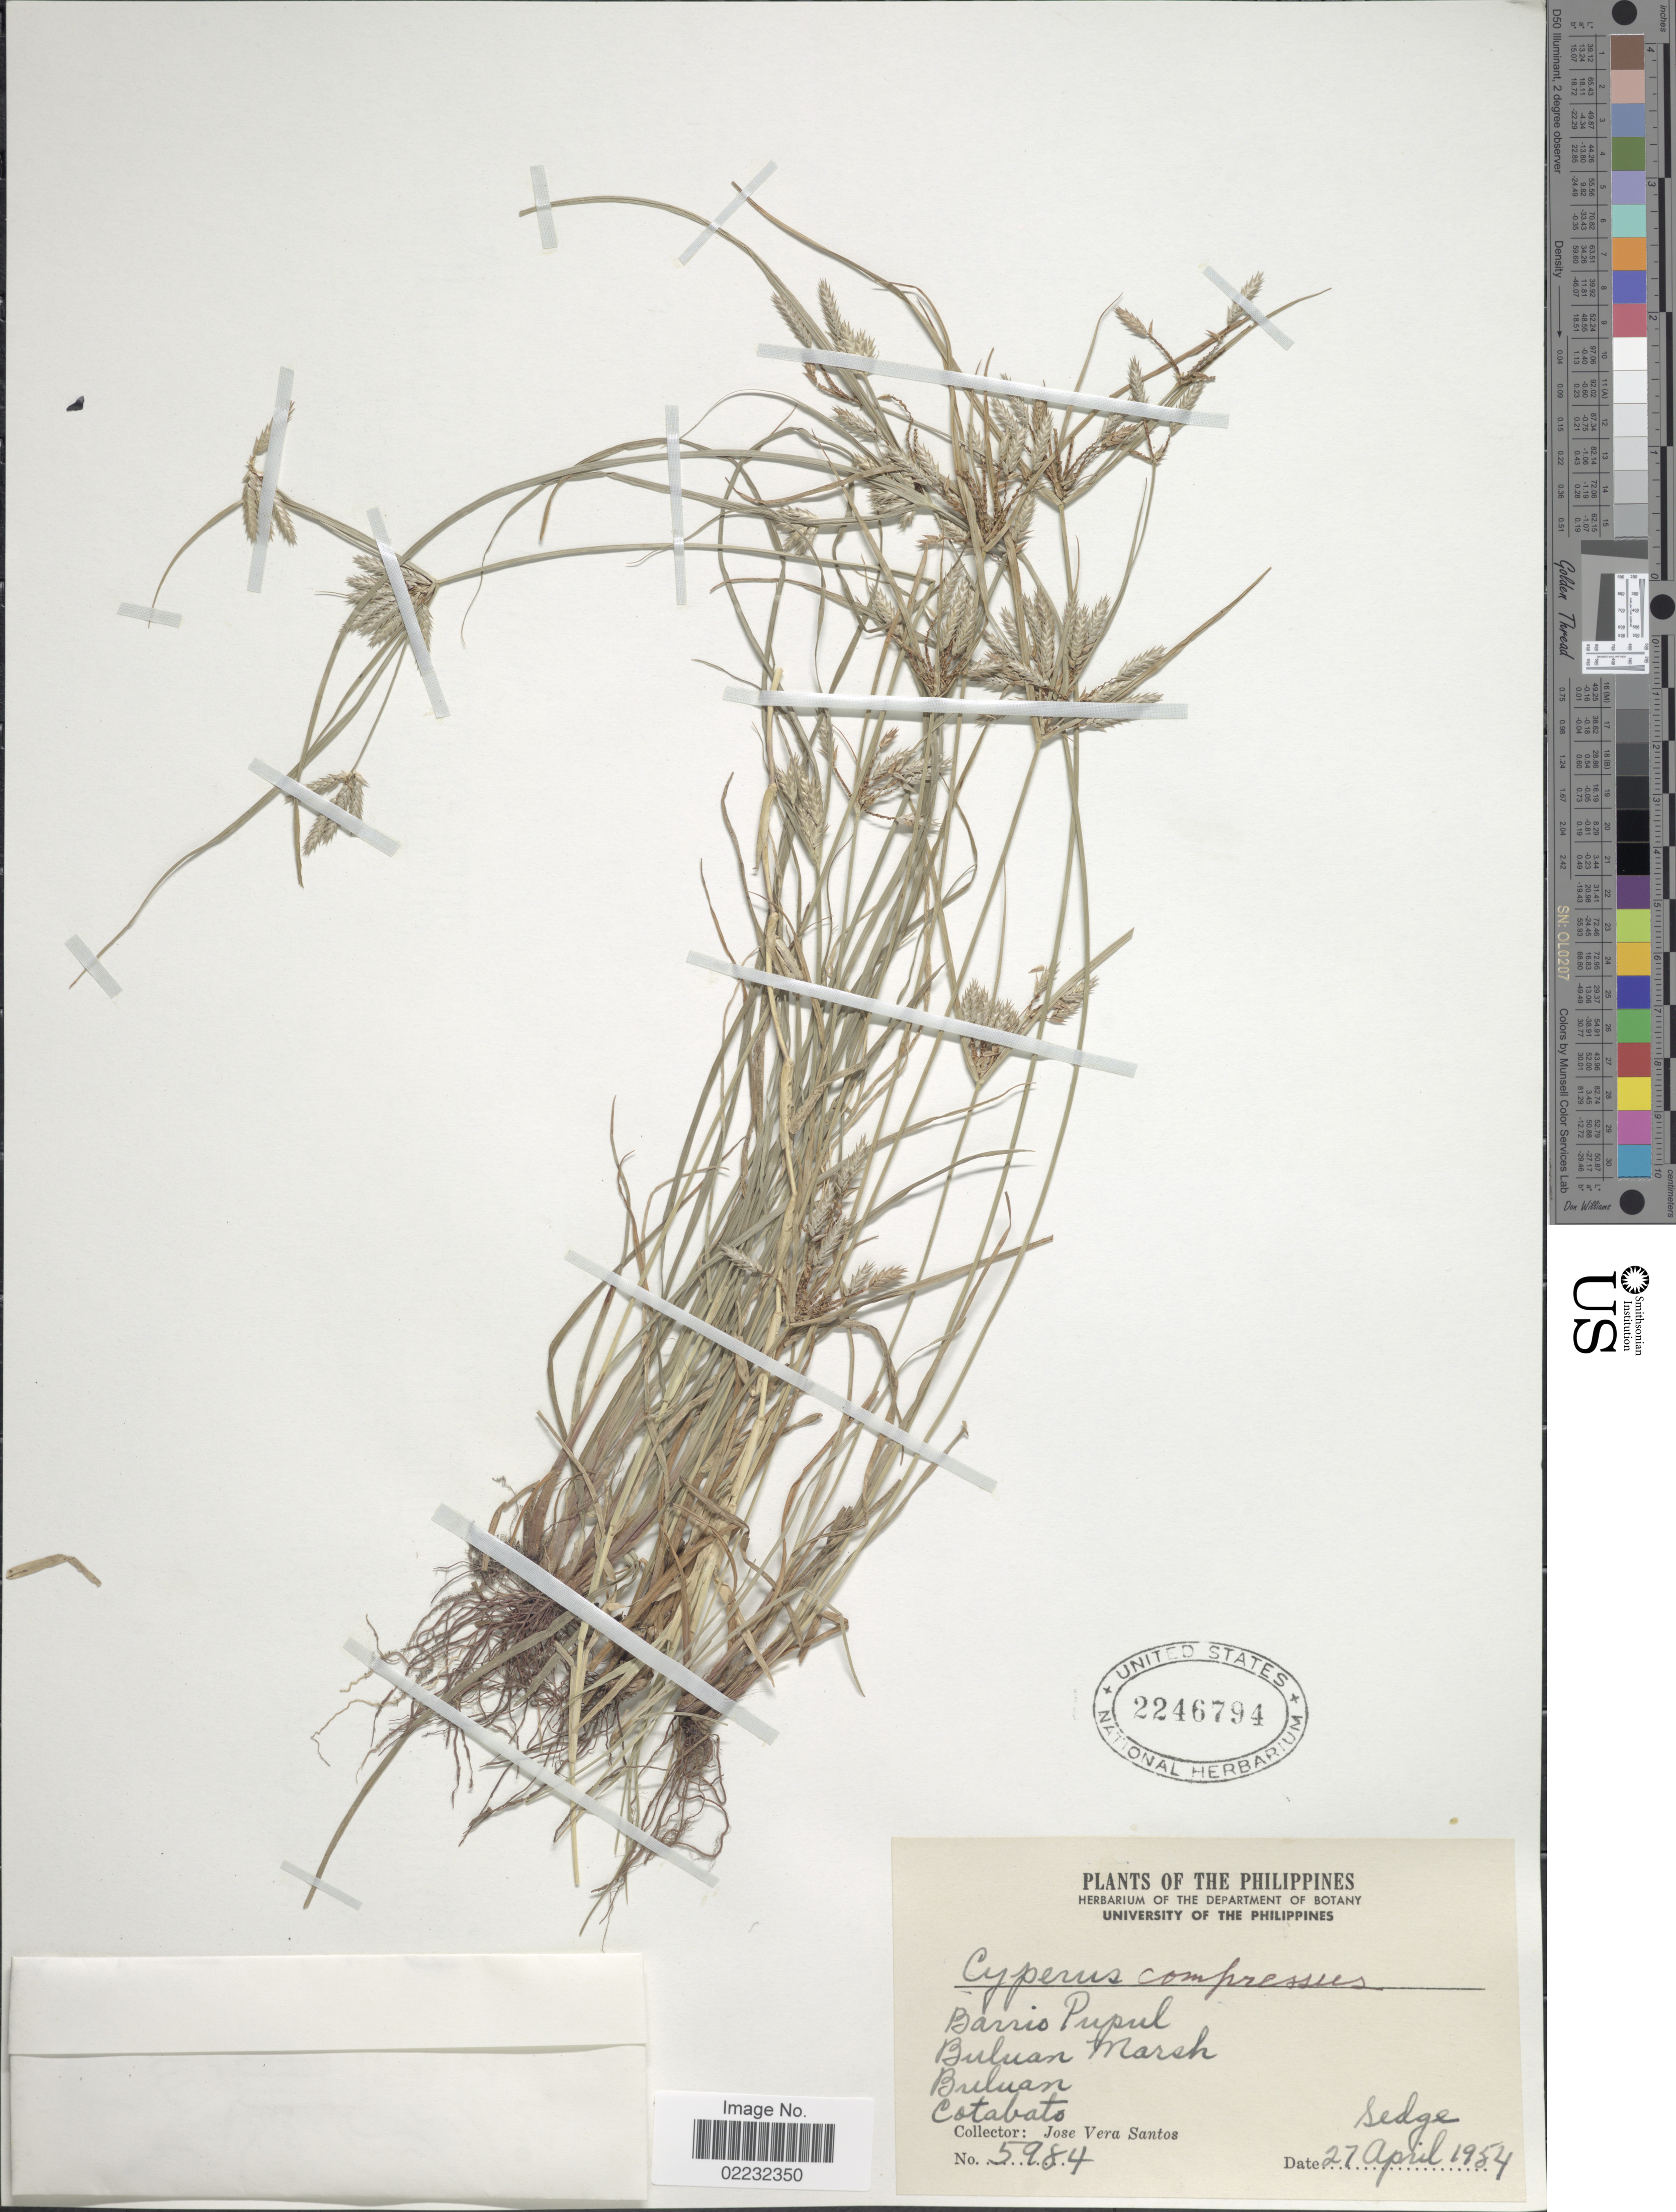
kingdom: Plantae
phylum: Tracheophyta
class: Liliopsida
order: Poales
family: Cyperaceae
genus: Cyperus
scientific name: Cyperus compressus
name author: L.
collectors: J. Santos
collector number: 5984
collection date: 1954-04-27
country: Philippines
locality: Barris Pupul, Buluan Marsh, Buluan, Cotabato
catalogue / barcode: US 2246794